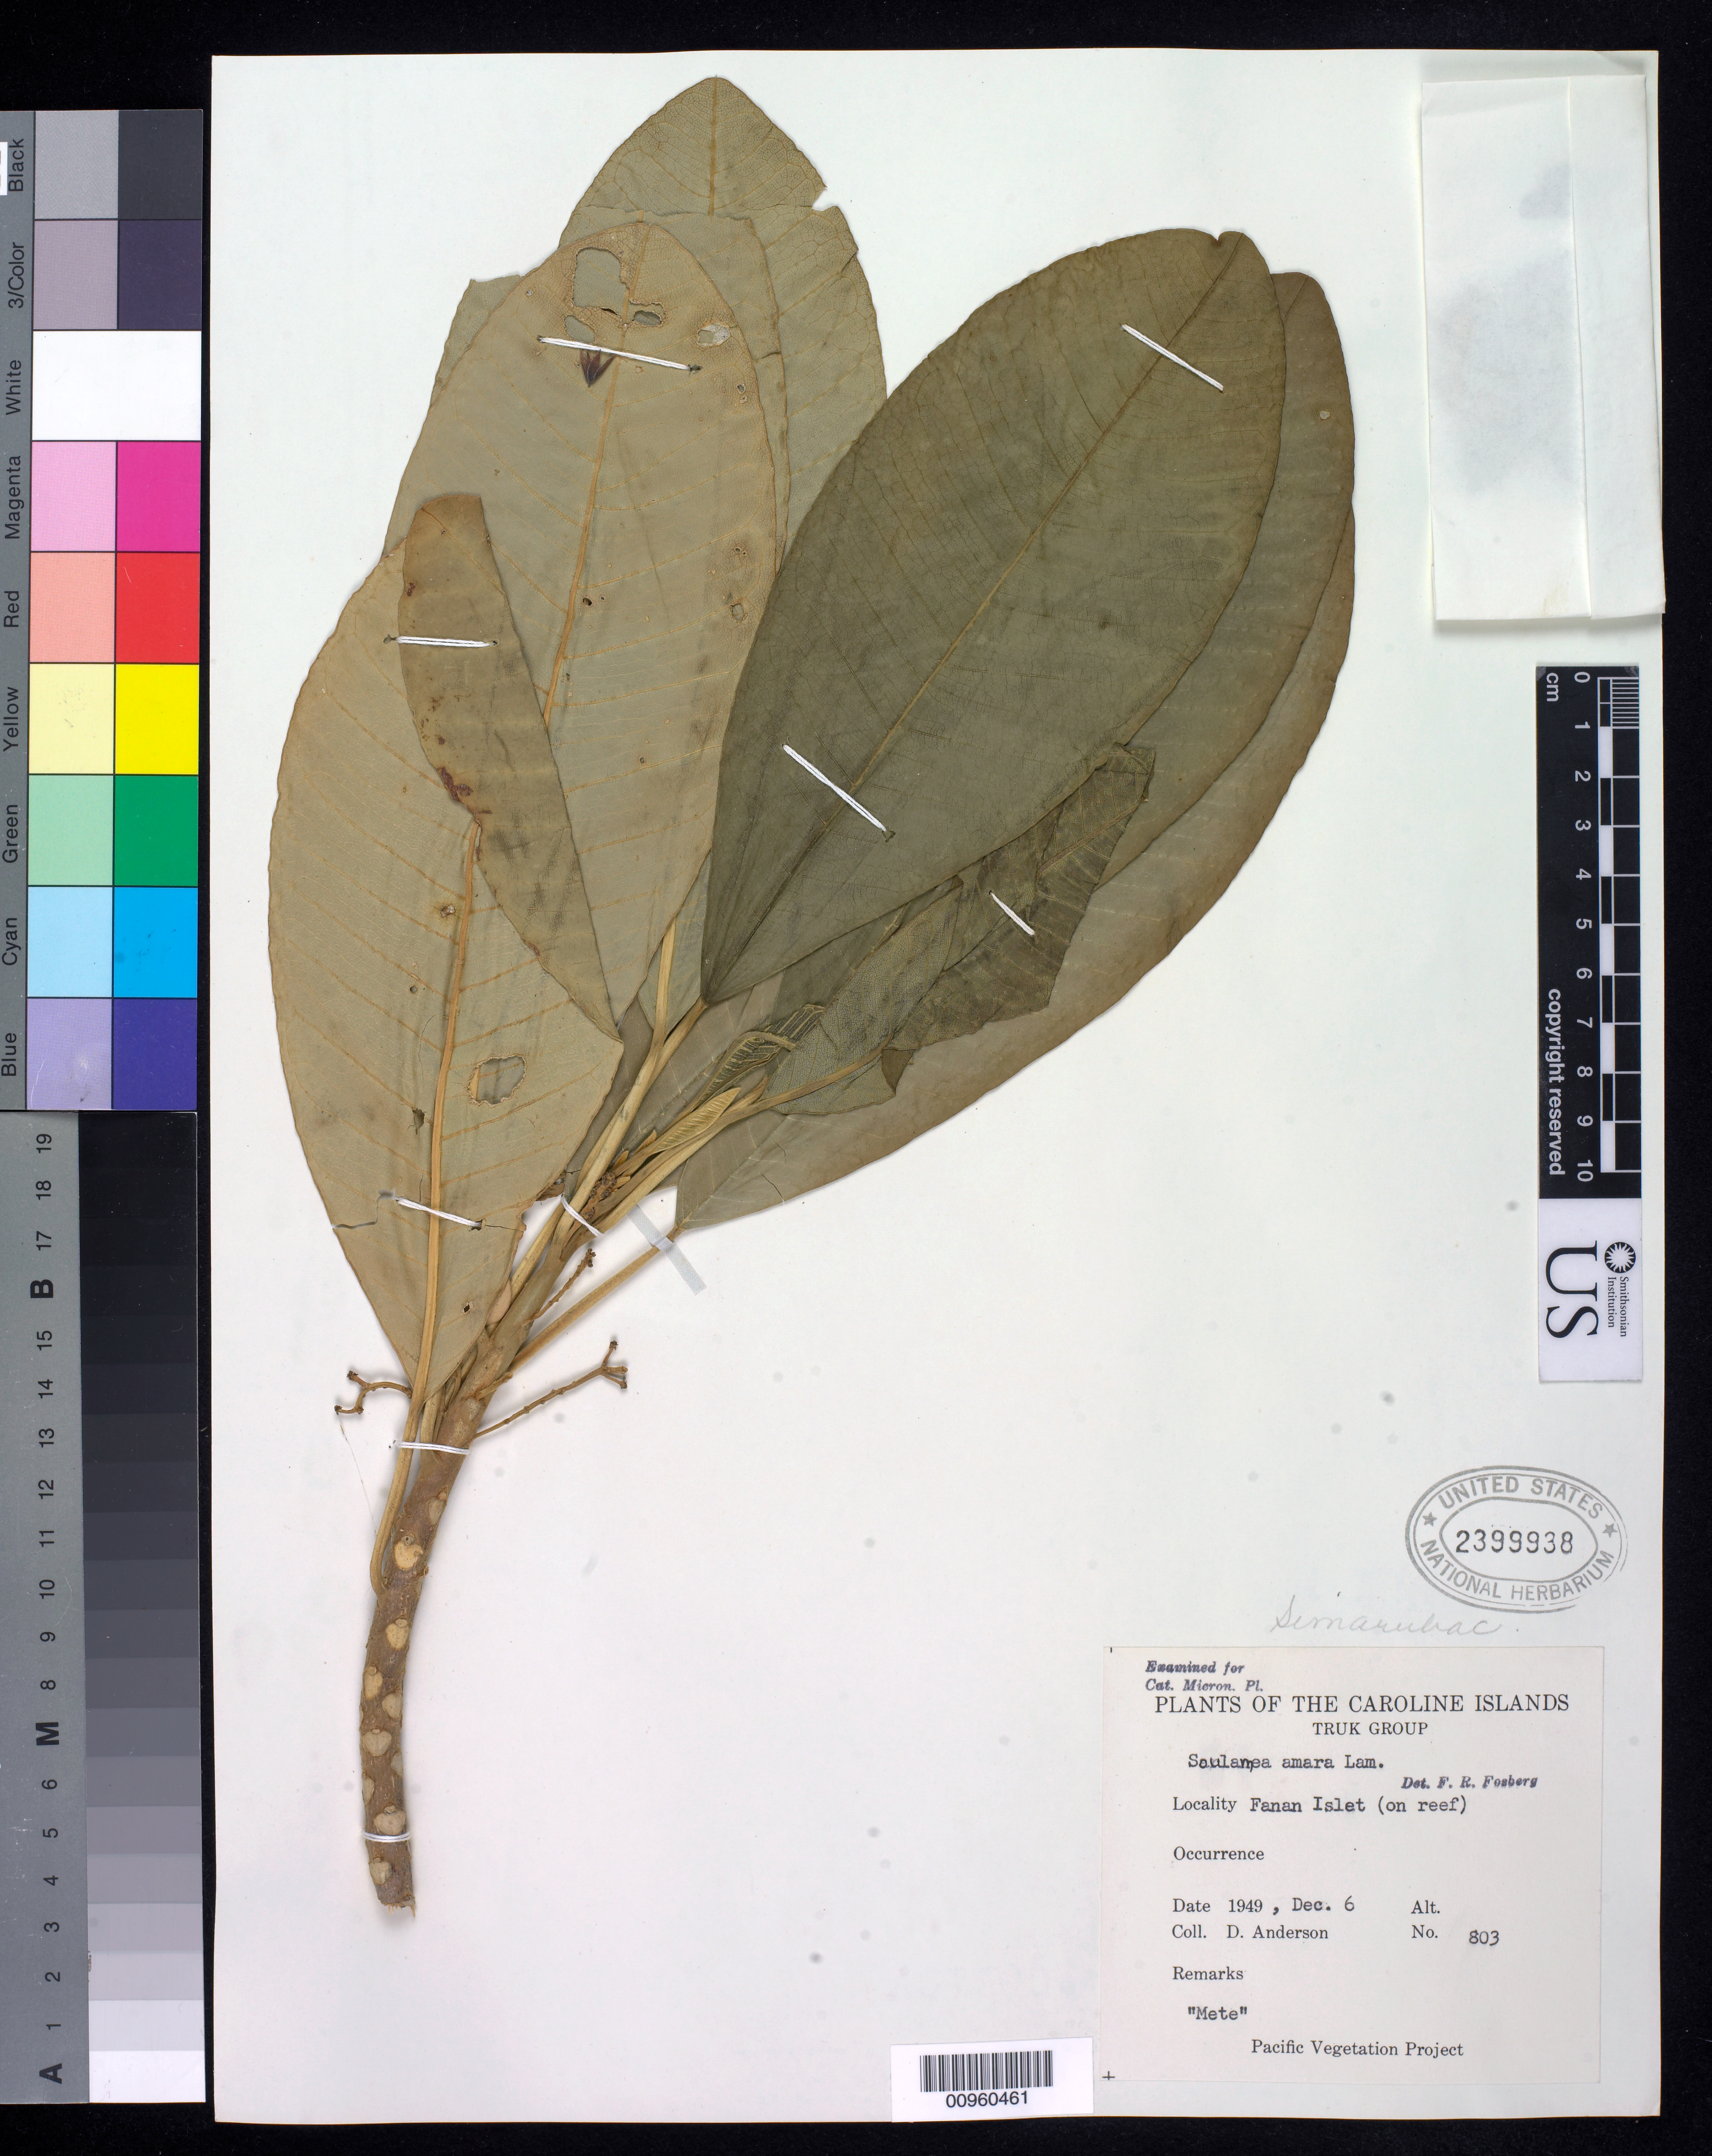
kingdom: Plantae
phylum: Tracheophyta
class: Magnoliopsida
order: Sapindales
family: Simaroubaceae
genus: Soulamea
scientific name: Soulamea amara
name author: Lam.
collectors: F. R. Fosberg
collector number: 803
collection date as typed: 23 Aug 1946 and 24 Aug 1946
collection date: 1946-08-23,1946-08-24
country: Marshall Islands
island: Jaluit Atoll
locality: Imruj (Imrodj) Islet.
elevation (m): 1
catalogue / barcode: US 2399938